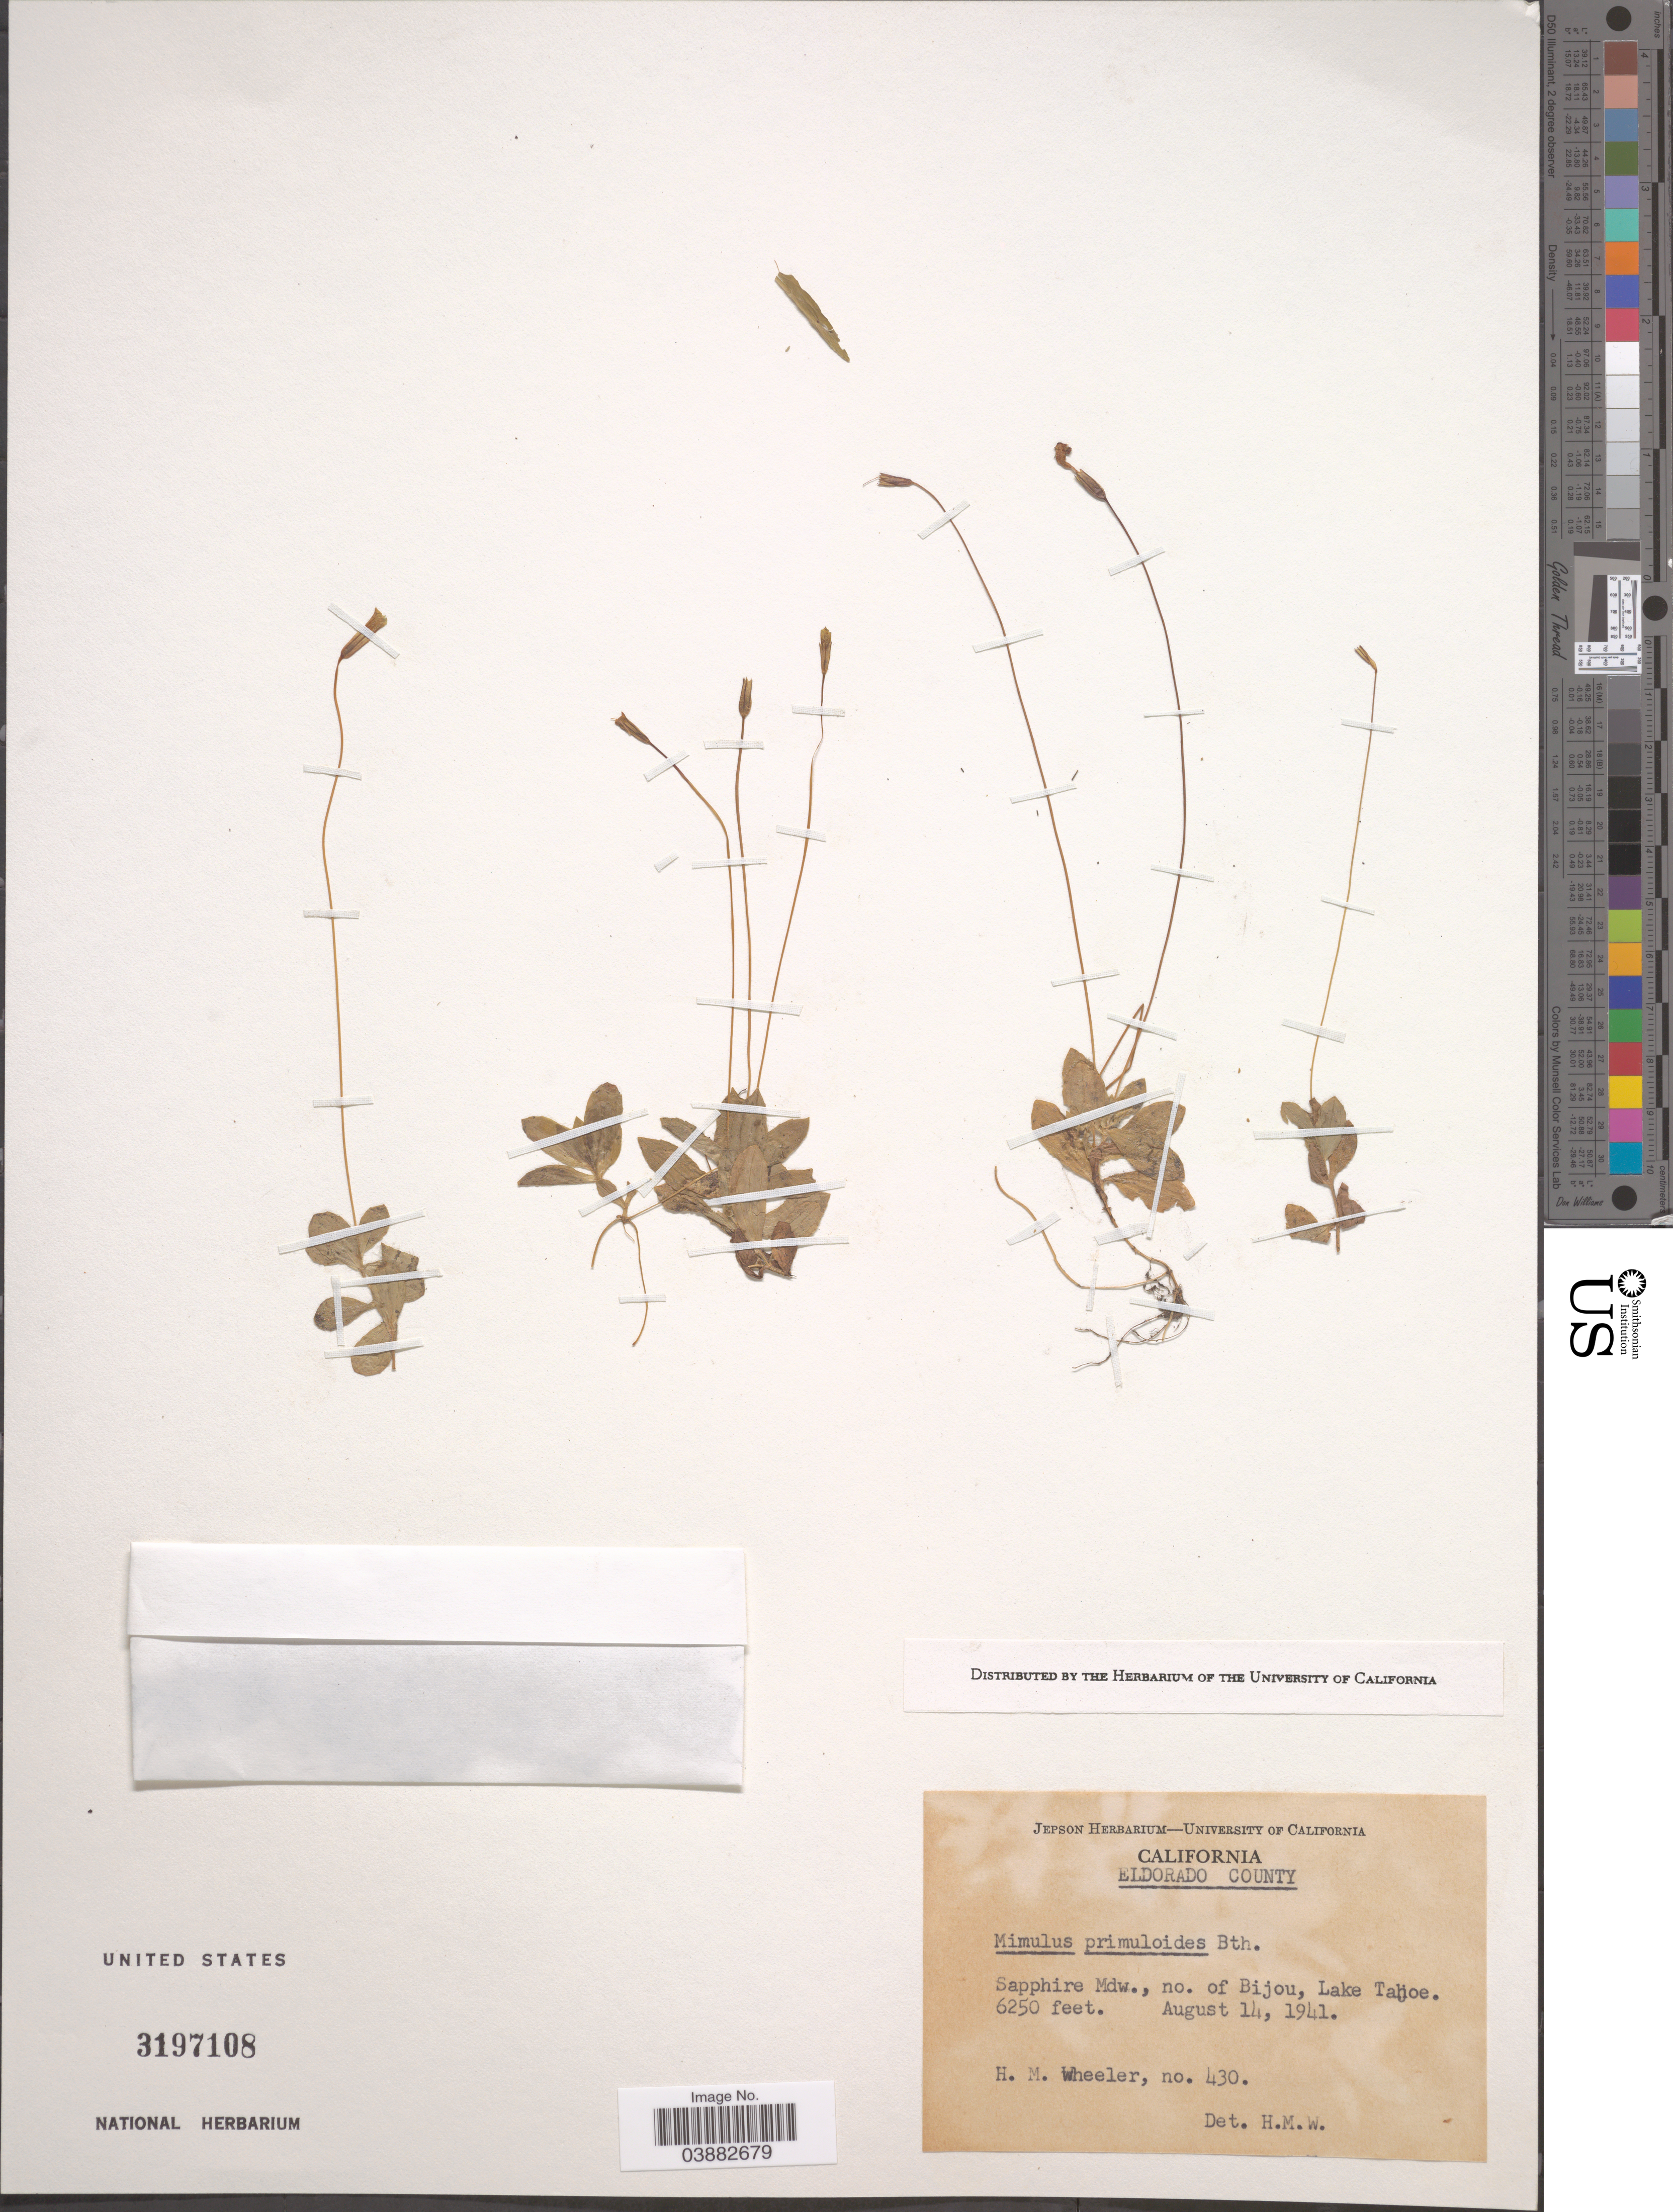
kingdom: Plantae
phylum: Tracheophyta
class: Magnoliopsida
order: Lamiales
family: Phrymaceae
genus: Mimulus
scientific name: Mimulus primuloides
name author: Benth.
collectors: H.-M. Wheeler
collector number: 430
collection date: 1941-08-14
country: United States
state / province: California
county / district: El Dorado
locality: Eldorado County. Sapphire Mdw., no. of Bijou, Lake Tahoe.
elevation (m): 1905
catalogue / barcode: US 3197108